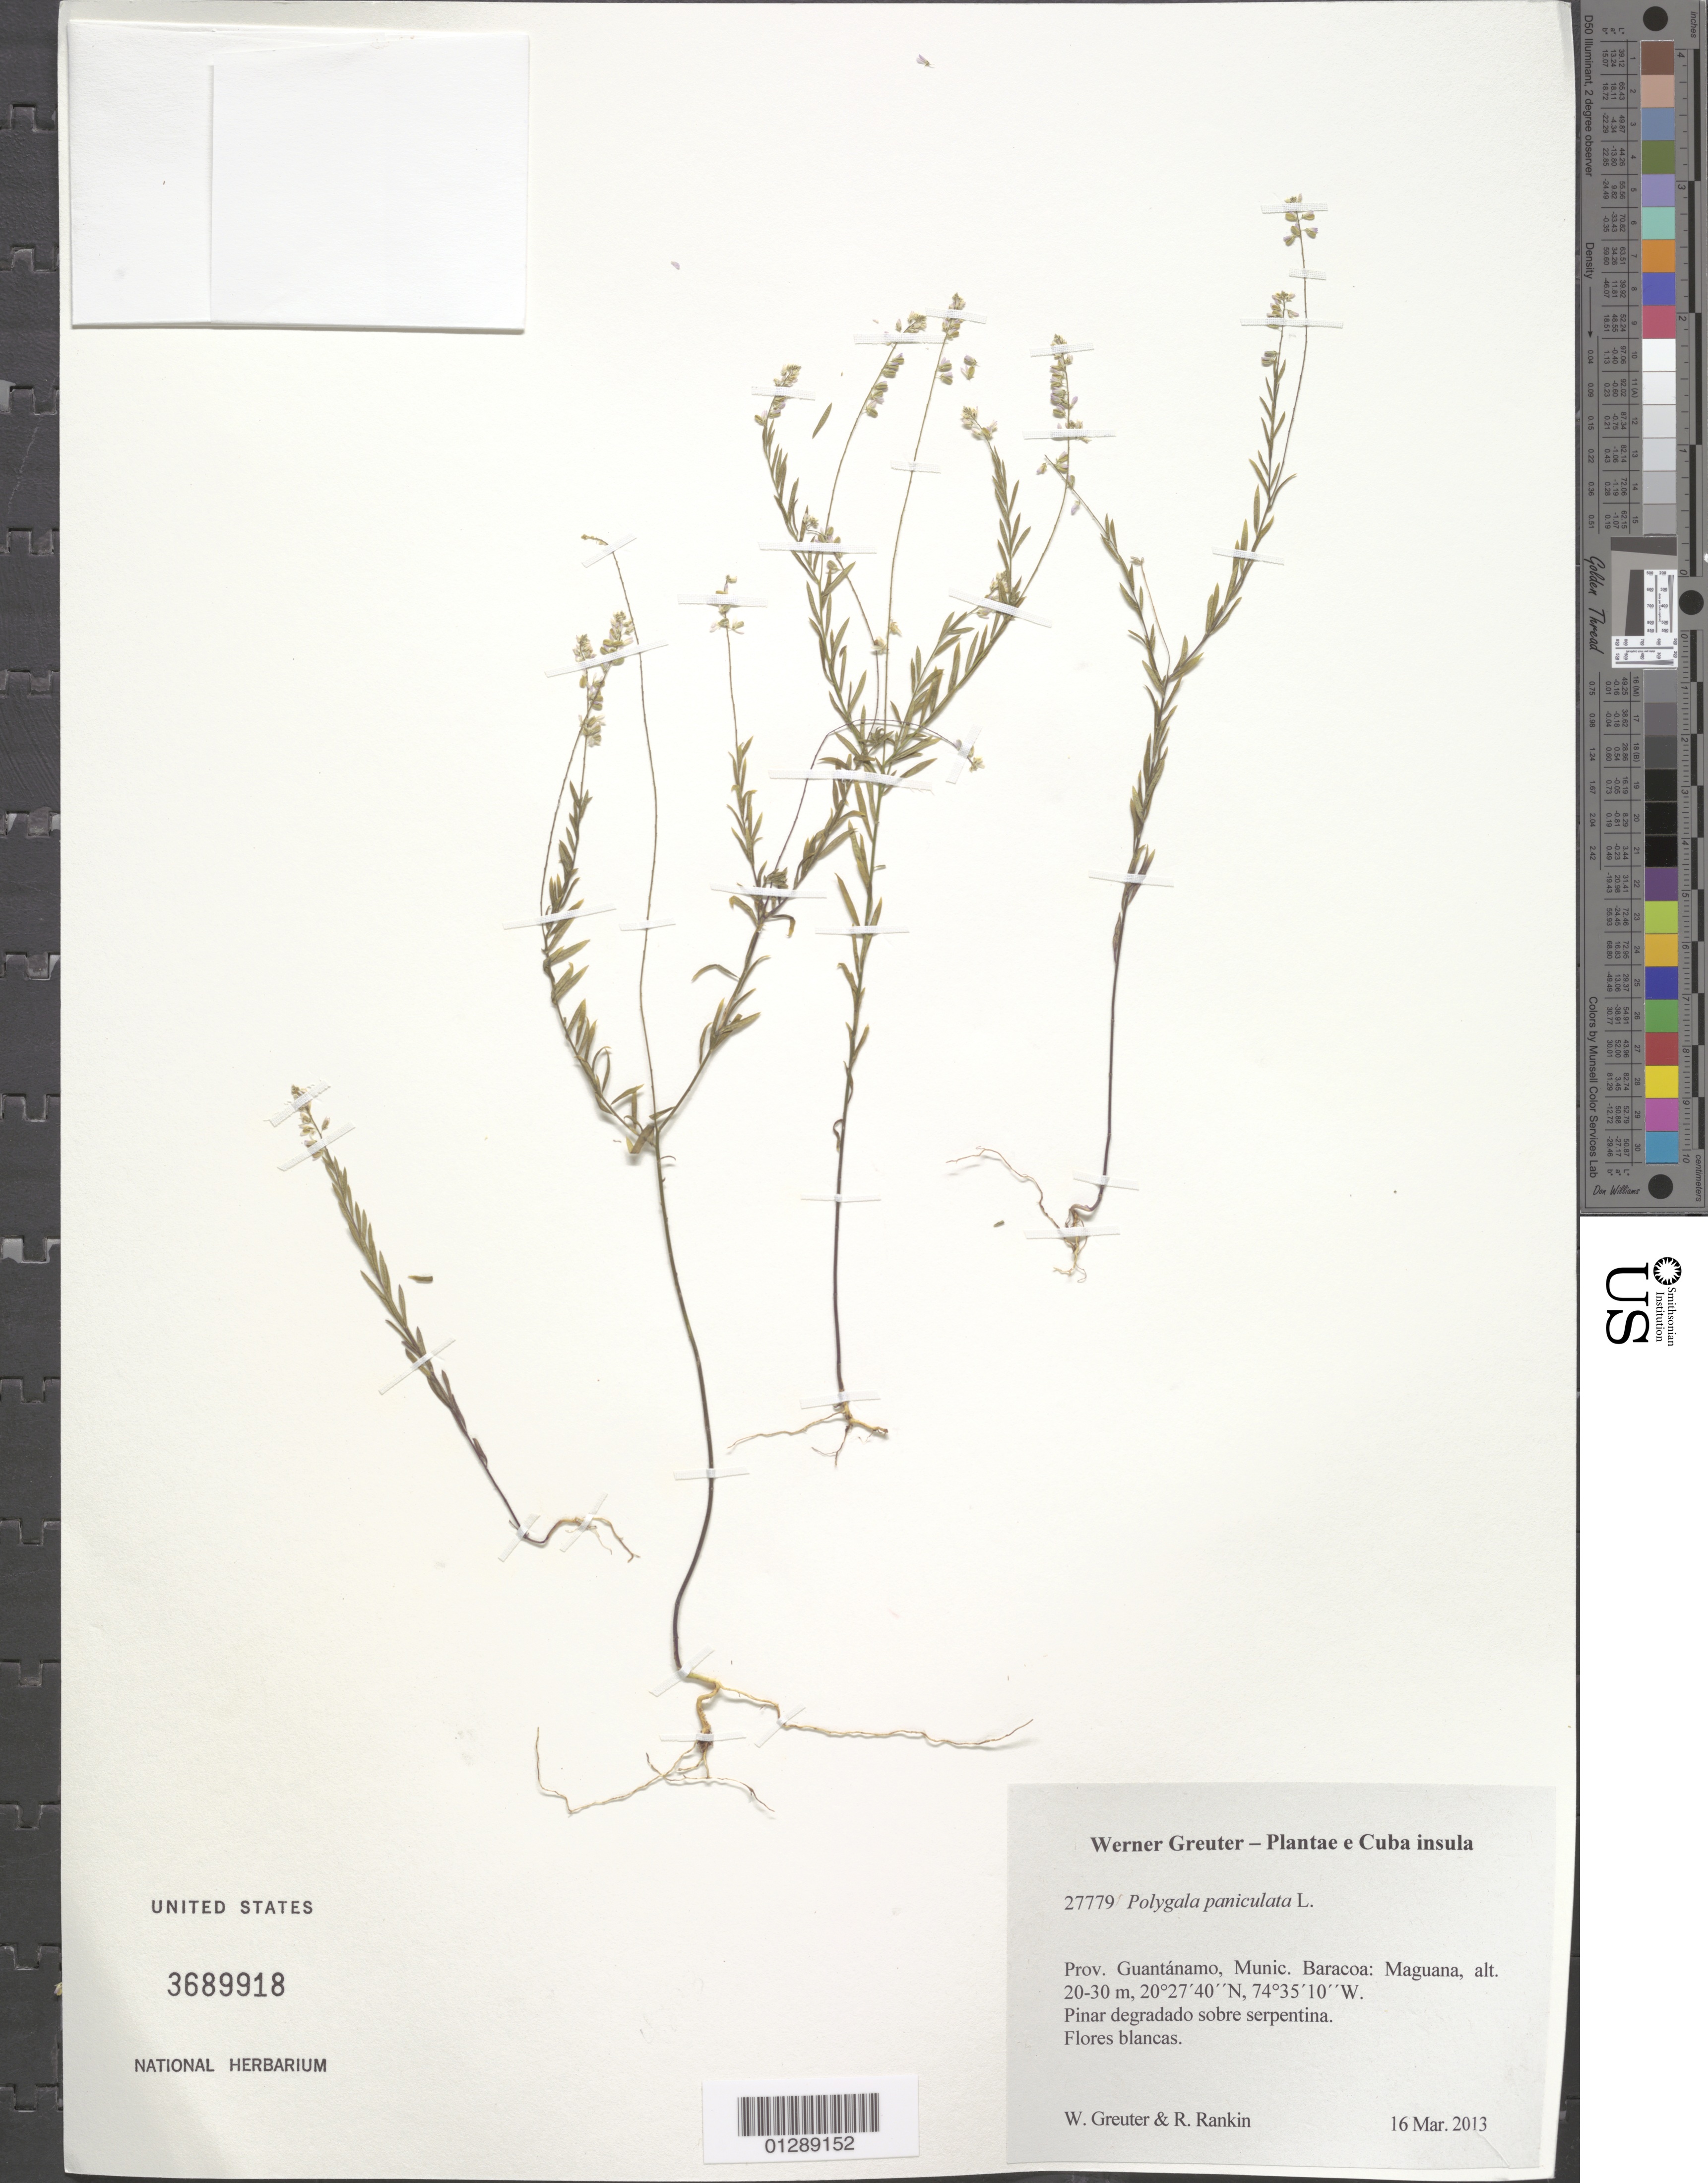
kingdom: Plantae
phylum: Tracheophyta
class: Magnoliopsida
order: Fabales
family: Polygalaceae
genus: Polygala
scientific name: Polygala paniculata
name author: L.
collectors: W. R. Greuter & R. Rankin Rodriguez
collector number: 27779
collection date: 2013-03-16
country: Cuba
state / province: Guantanamo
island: Cuba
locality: Munic. Baracoa: Maguana.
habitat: Pinar degradado sobre serpentina.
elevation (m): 20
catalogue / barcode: US 3689918